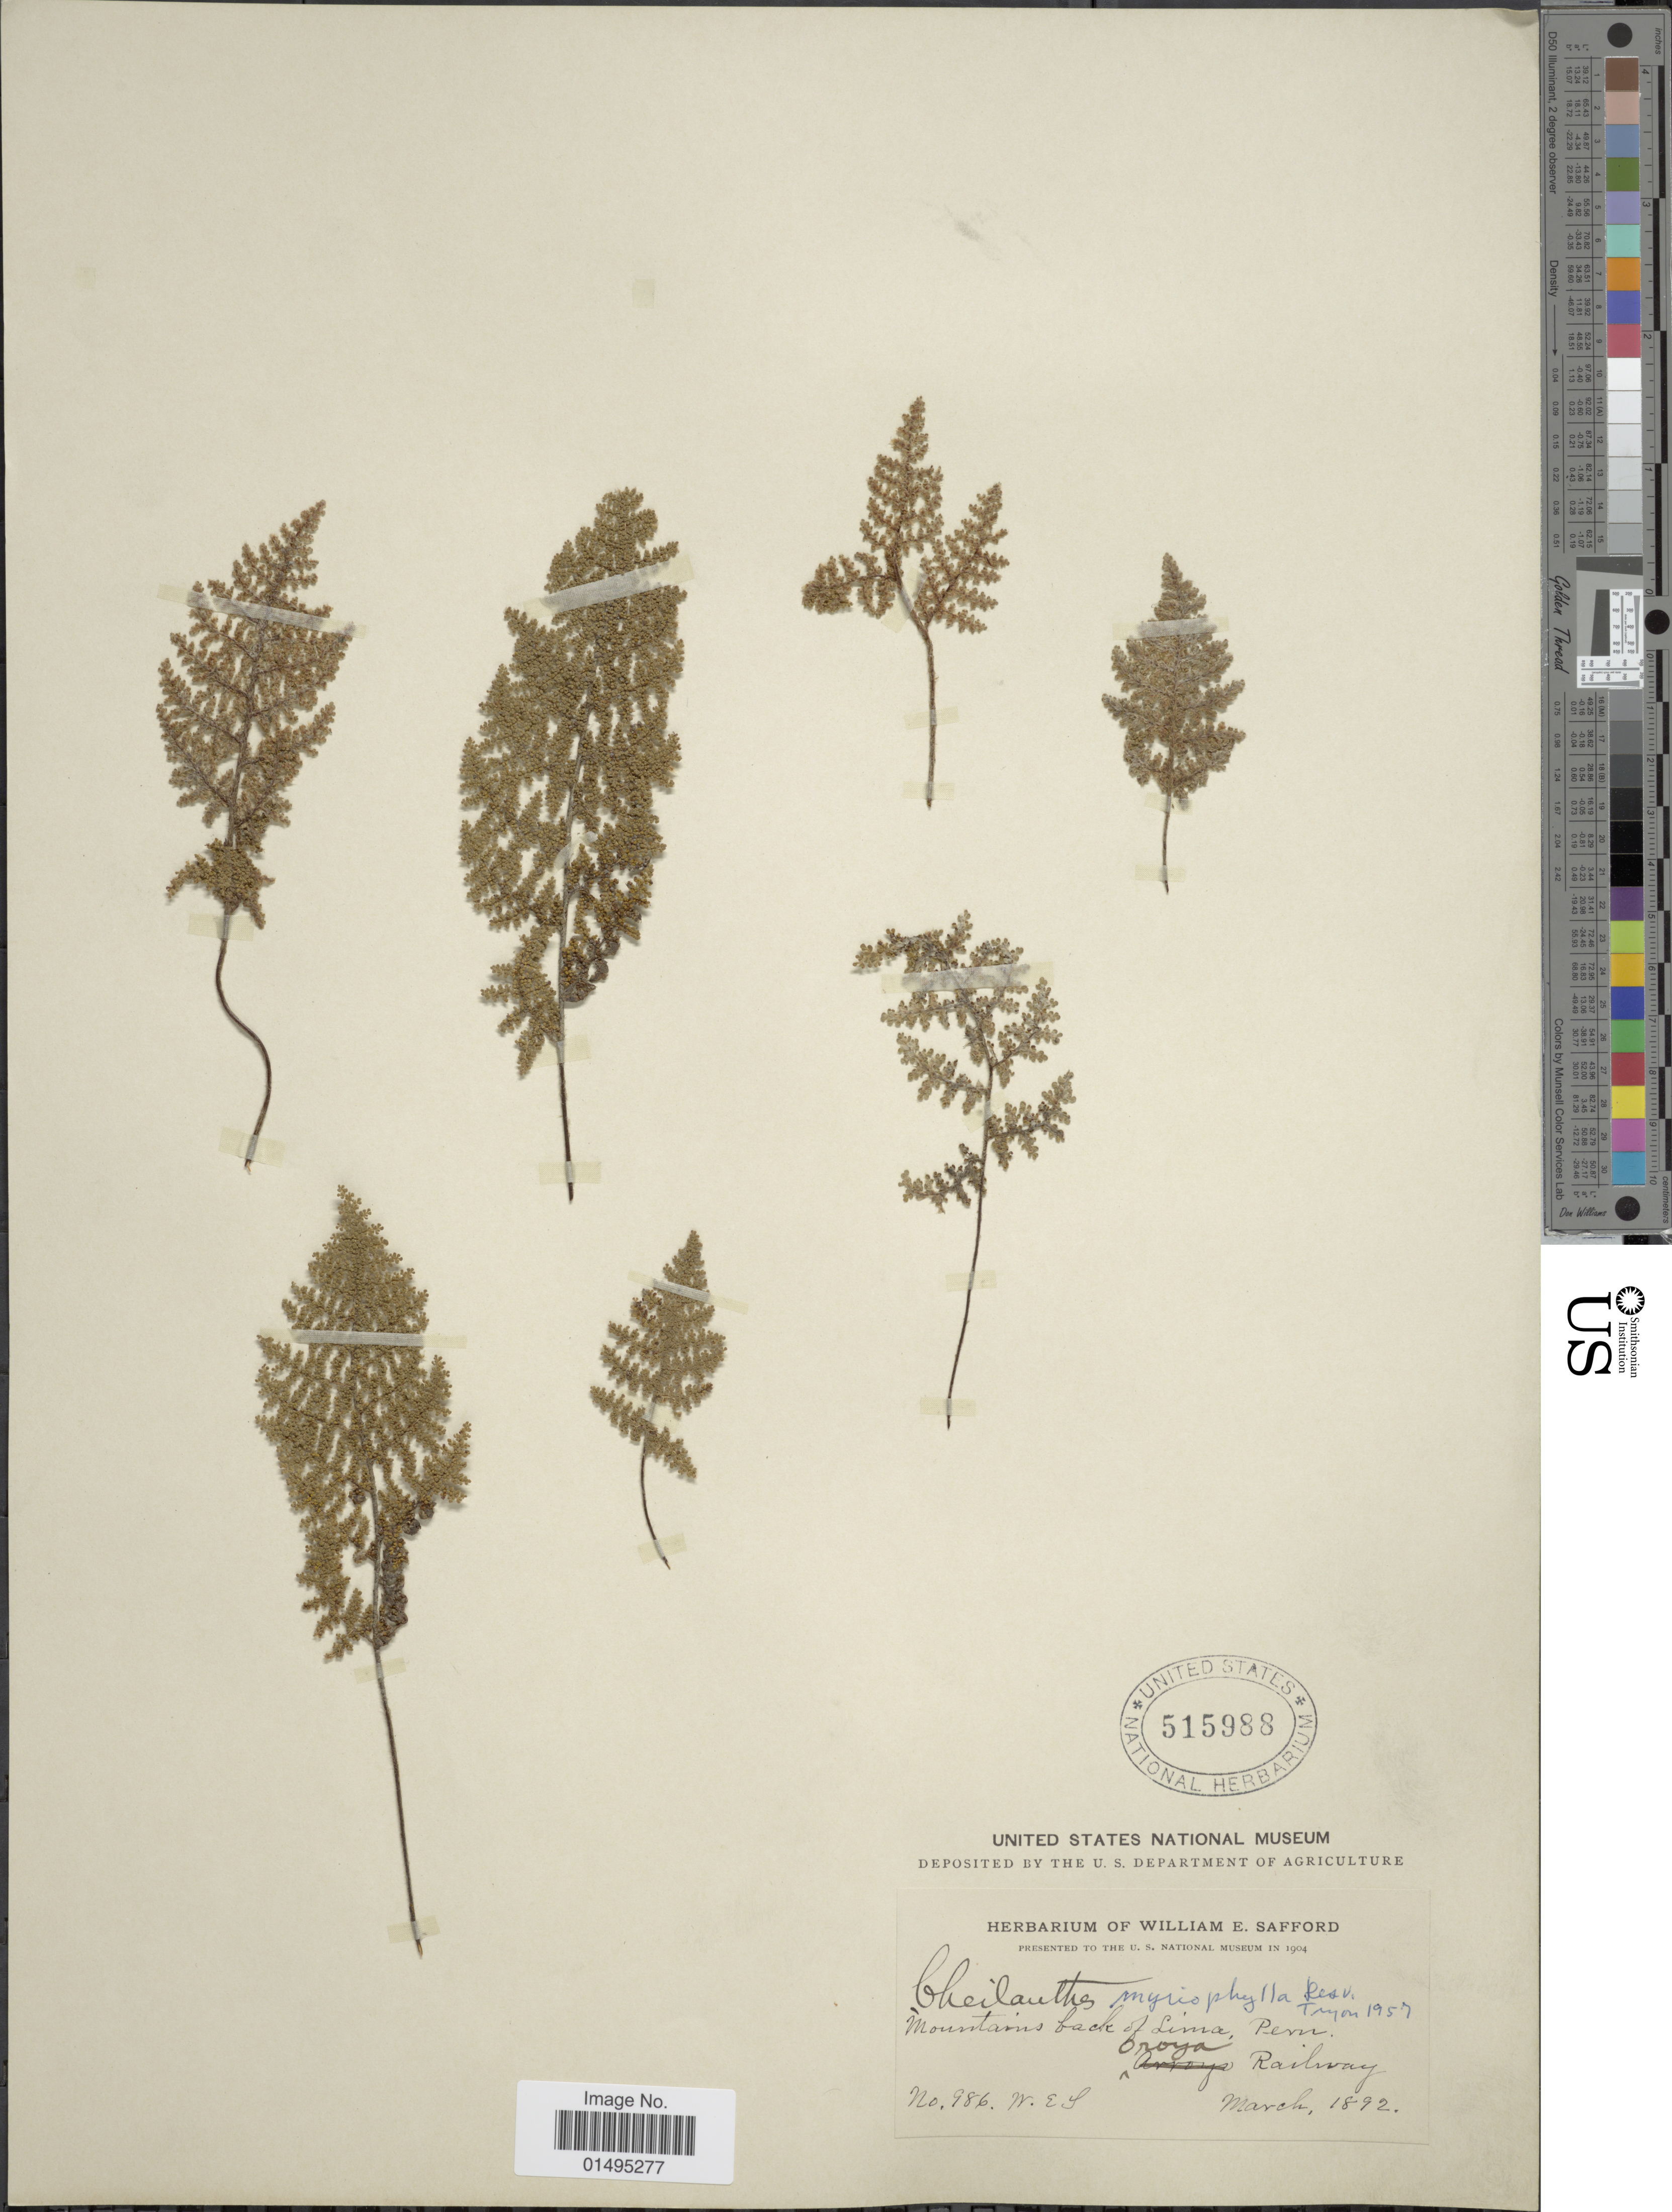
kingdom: Plantae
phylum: Tracheophyta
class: Polypodiopsida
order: Polypodiales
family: Pteridaceae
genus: Myriopteris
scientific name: Myriopteris myriophylla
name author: (Desv.) J. Sm.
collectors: W. E. Safford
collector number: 986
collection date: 1892-03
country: Peru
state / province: Lima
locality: Mountains back of Lima, Peru. Oroya Railway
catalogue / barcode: US 515988